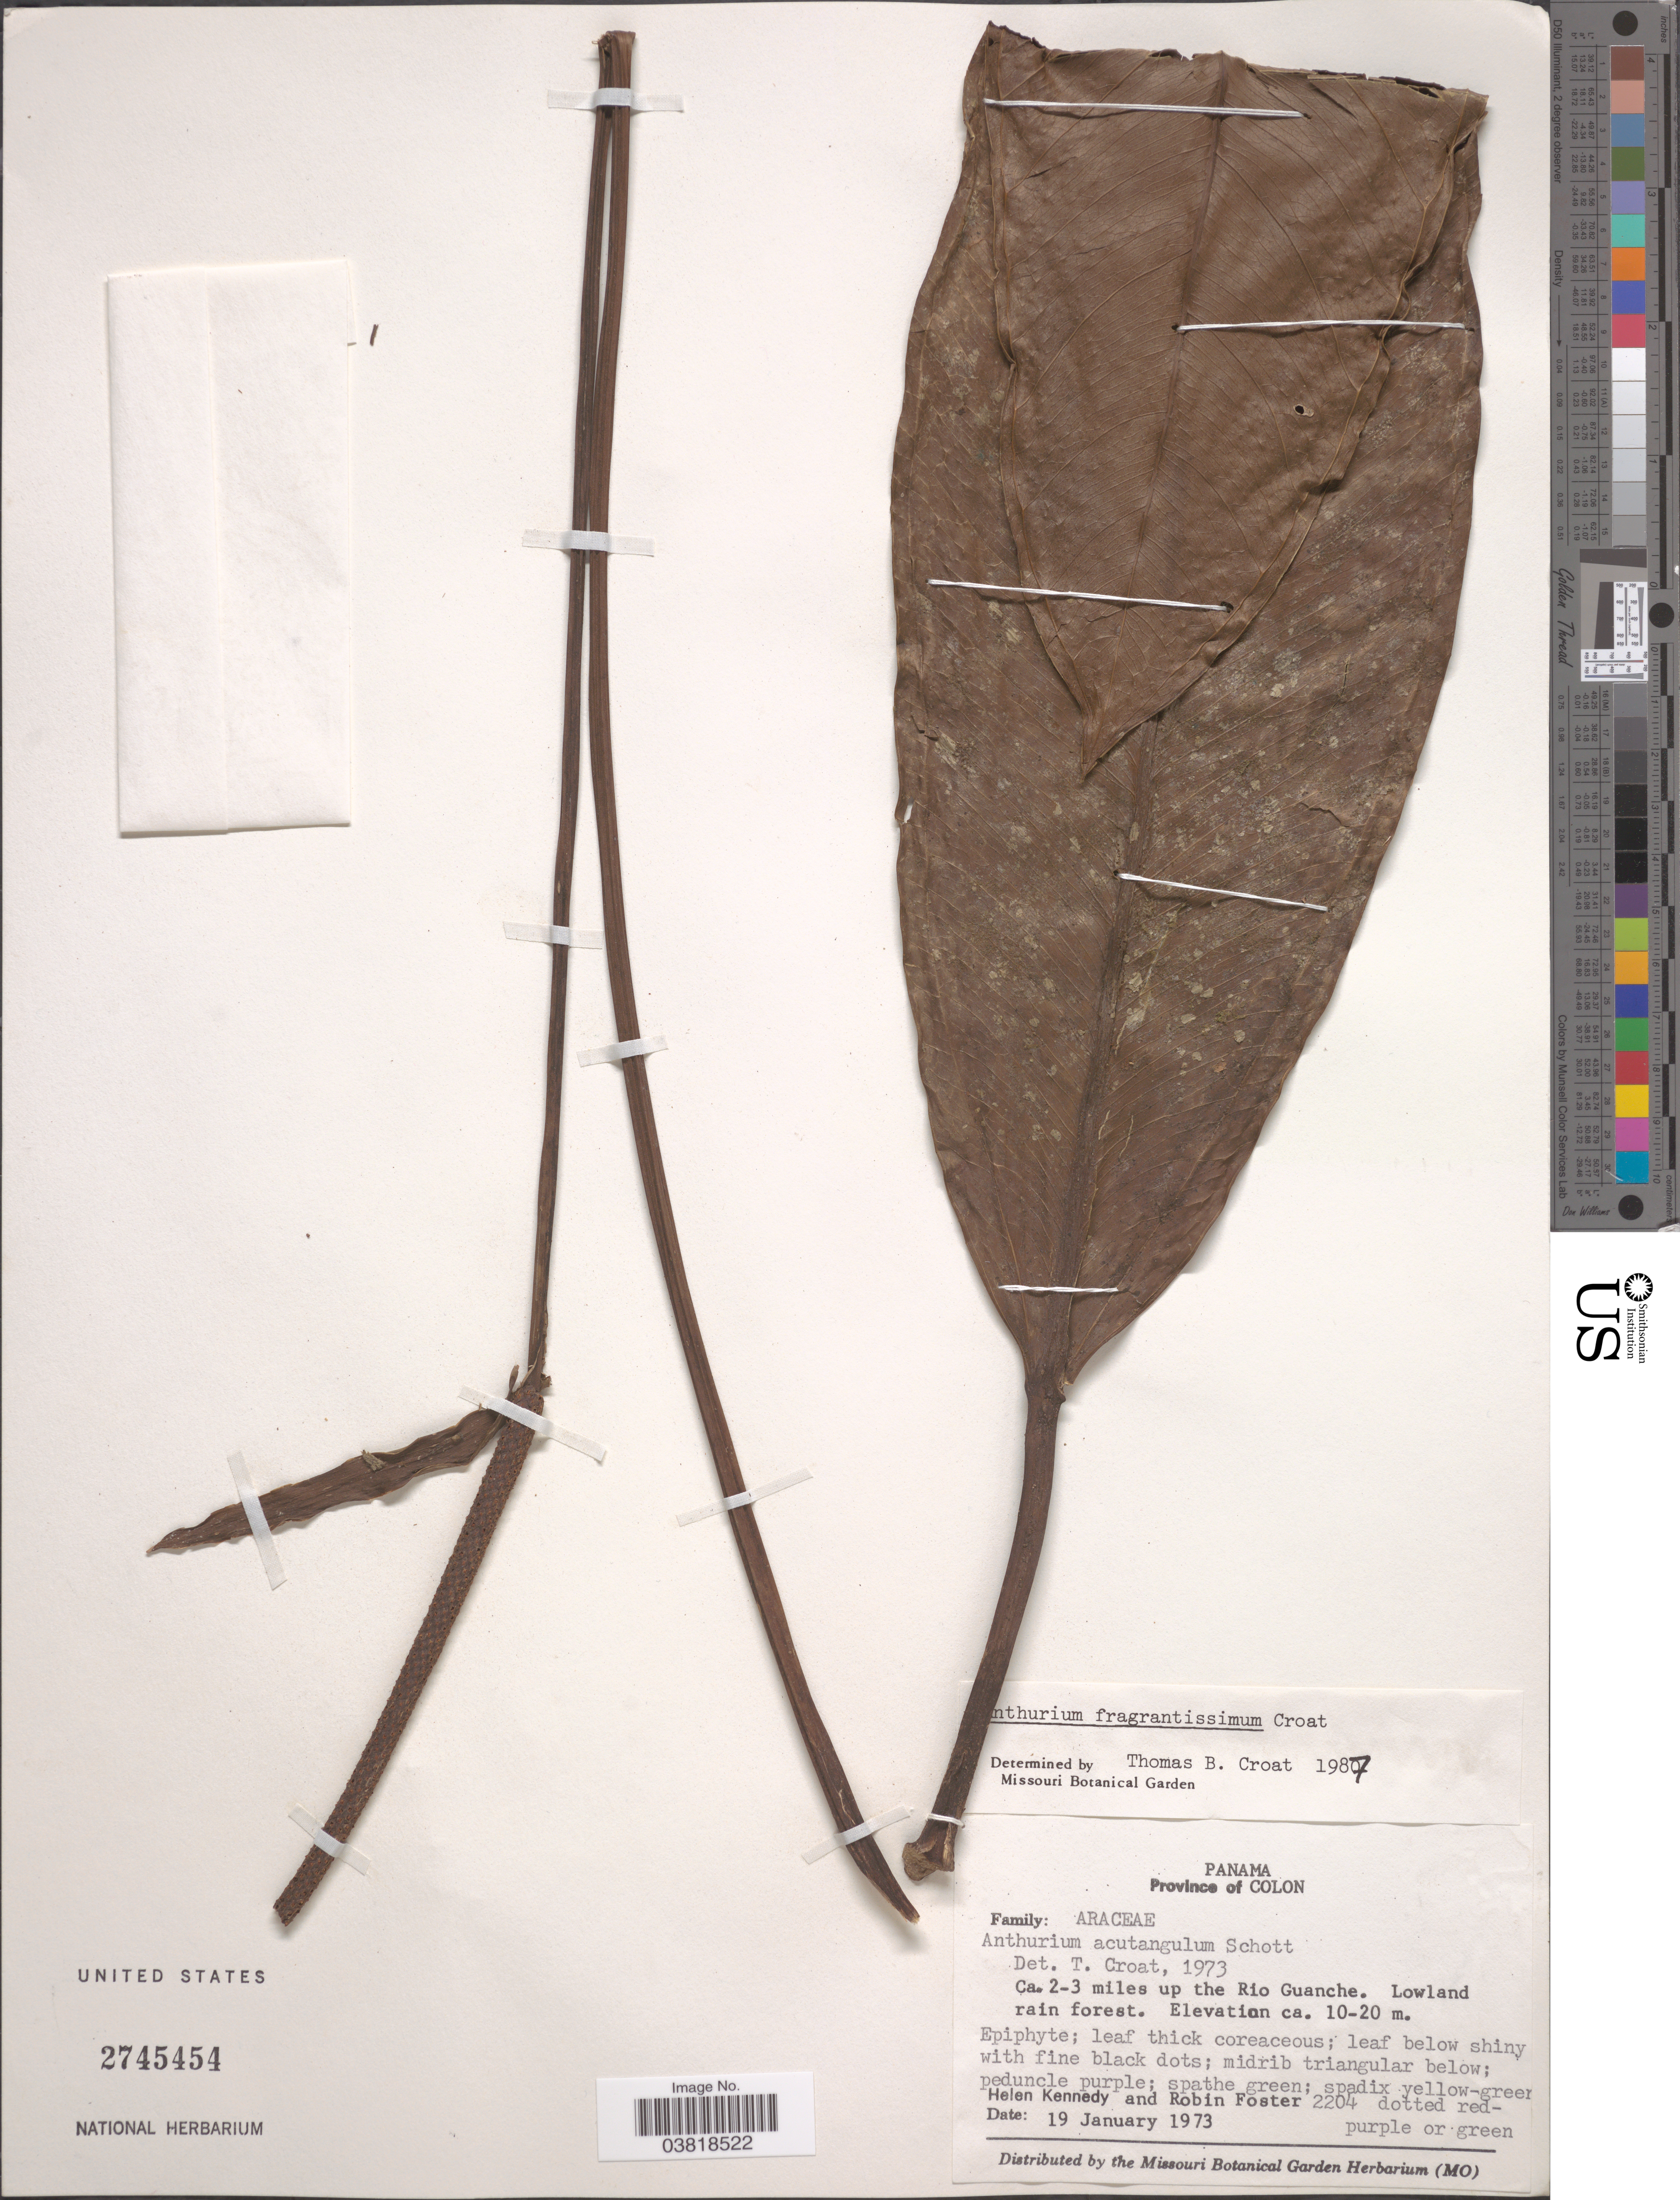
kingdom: Plantae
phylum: Tracheophyta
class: Liliopsida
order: Alismatales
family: Araceae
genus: Anthurium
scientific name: Anthurium fragrantissimum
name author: Croat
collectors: H. Kennedy & R. B. Foster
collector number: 2204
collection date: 1973-01-19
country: Panama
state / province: Colón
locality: Ca. 2-3 miles up the Rio Guanche.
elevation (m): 10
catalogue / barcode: US 2745454